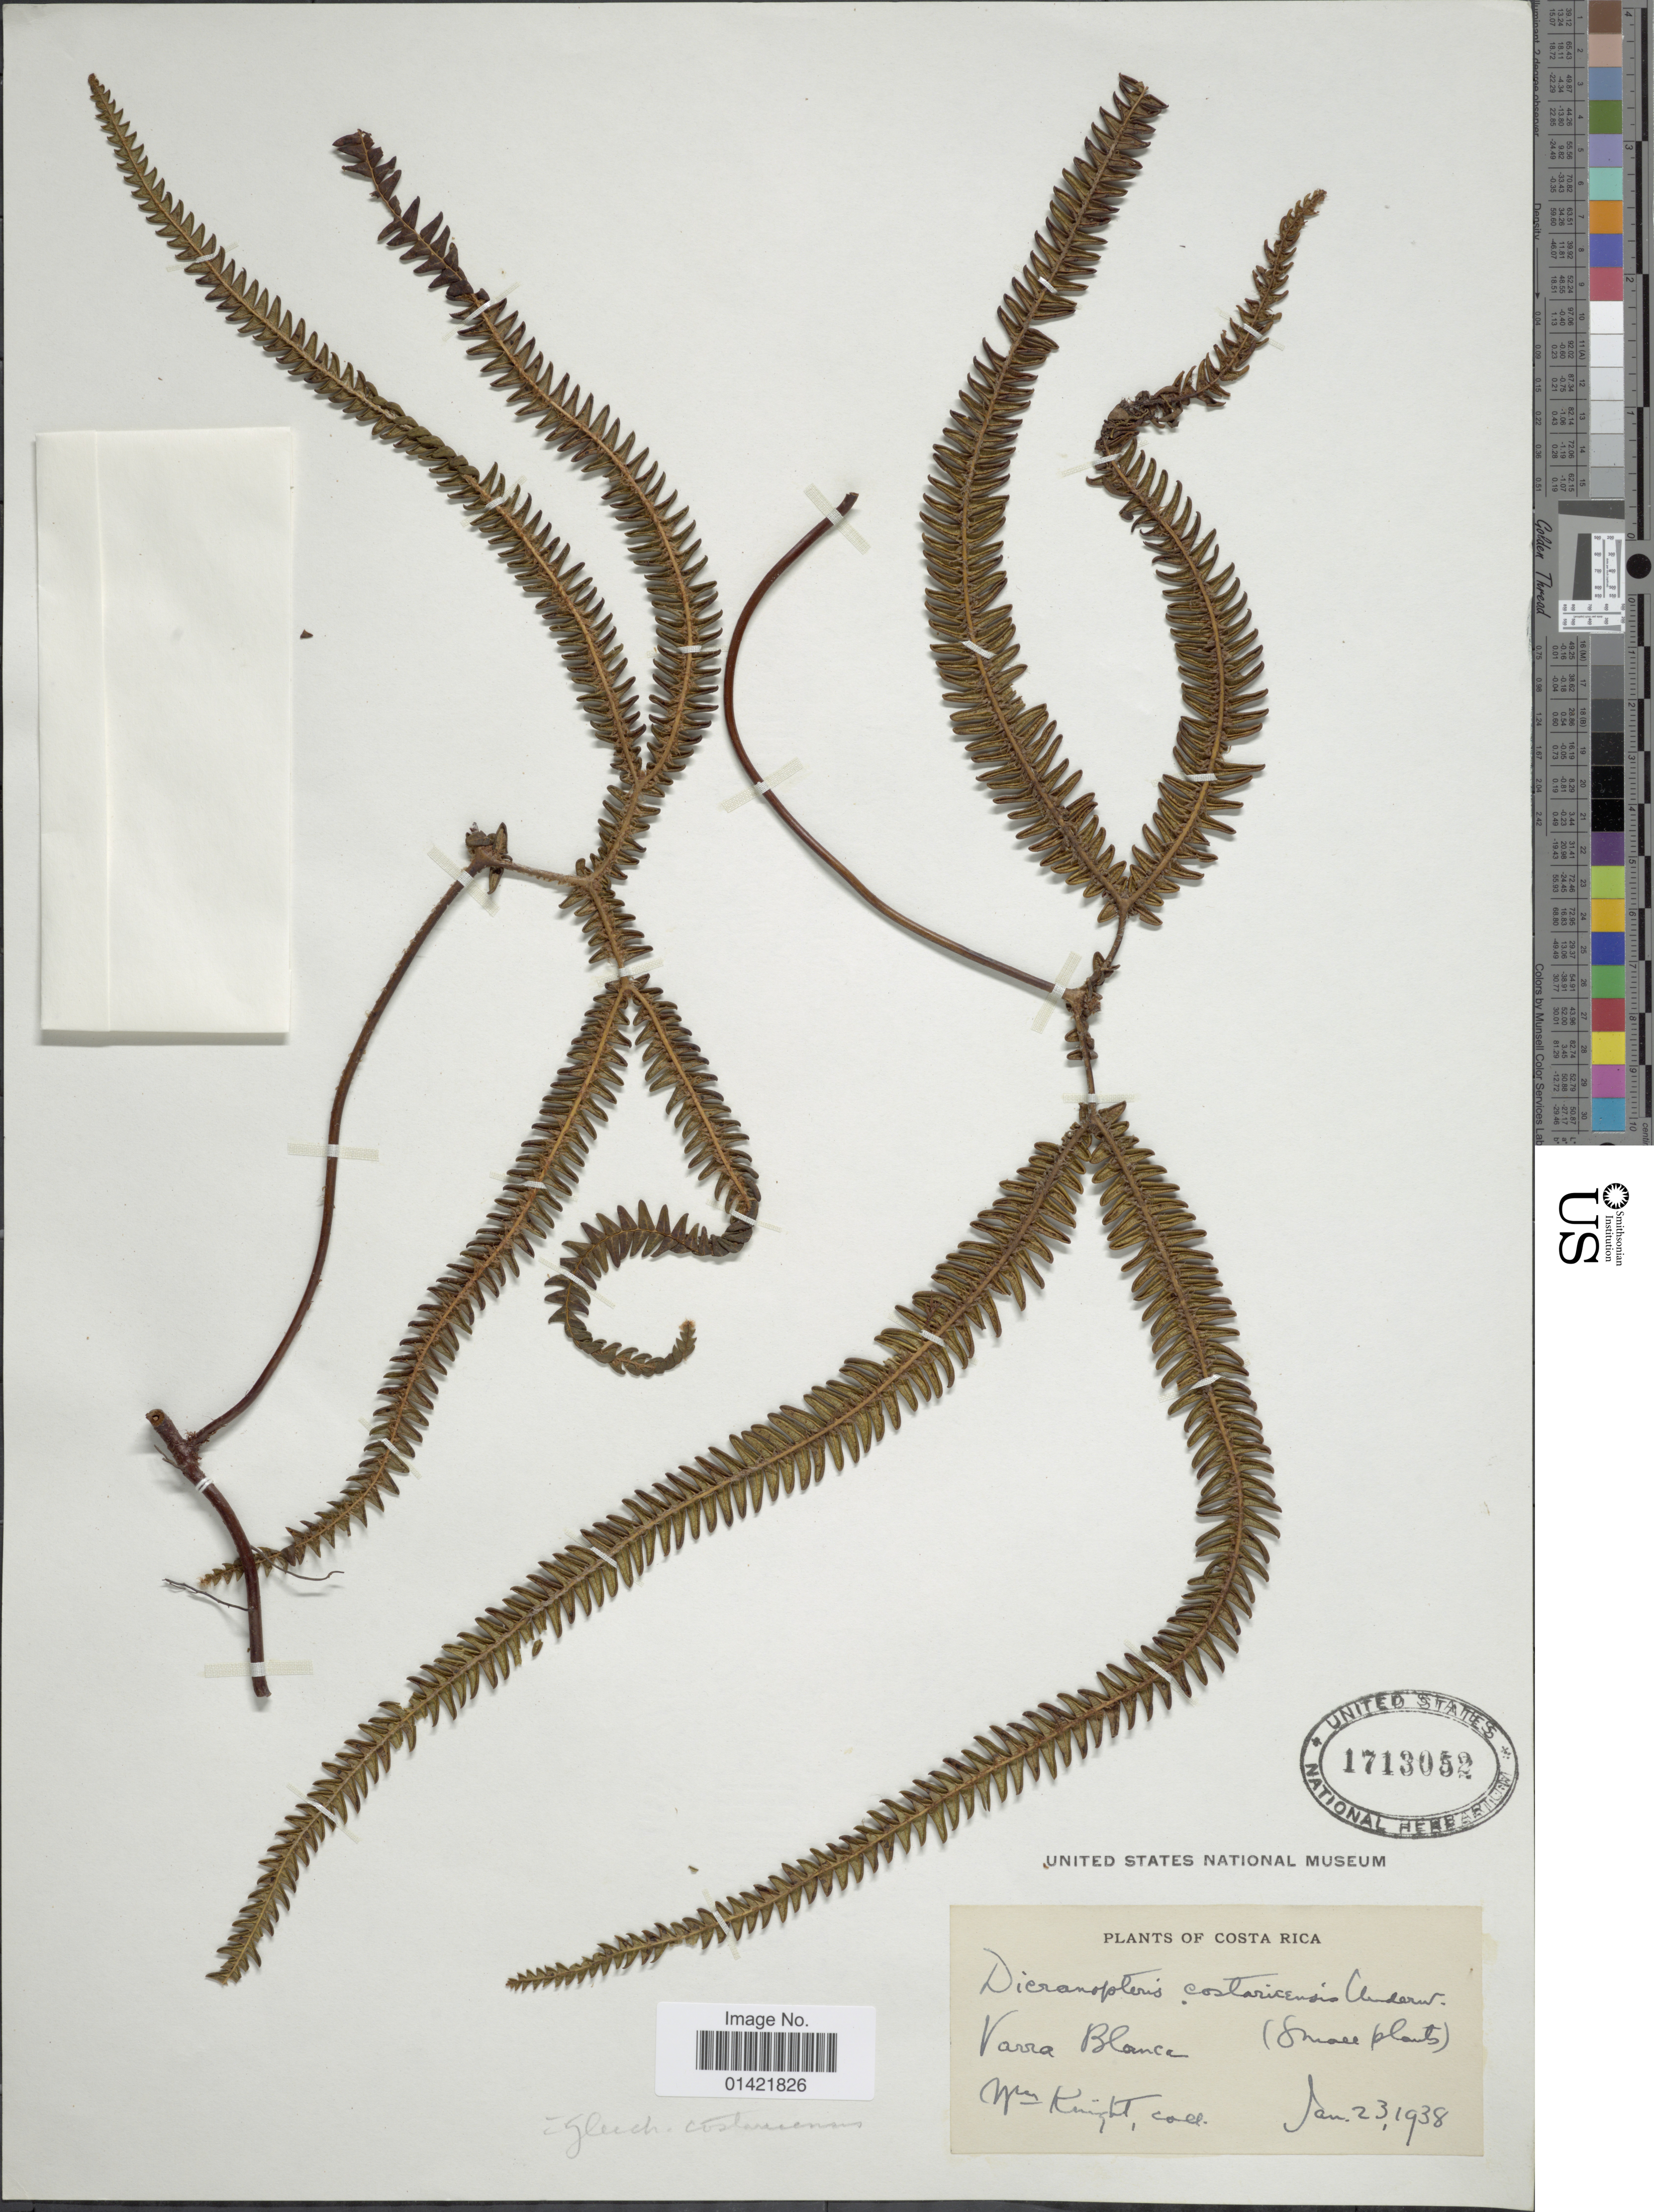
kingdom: Plantae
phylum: Tracheophyta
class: Polypodiopsida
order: Gleicheniales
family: Gleicheniaceae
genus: Sticherus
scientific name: Sticherus revolutus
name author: (Kunth) Ching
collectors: W. Knight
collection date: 1938-01-23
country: Costa Rica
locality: Varra Blanca.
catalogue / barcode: US 1713052